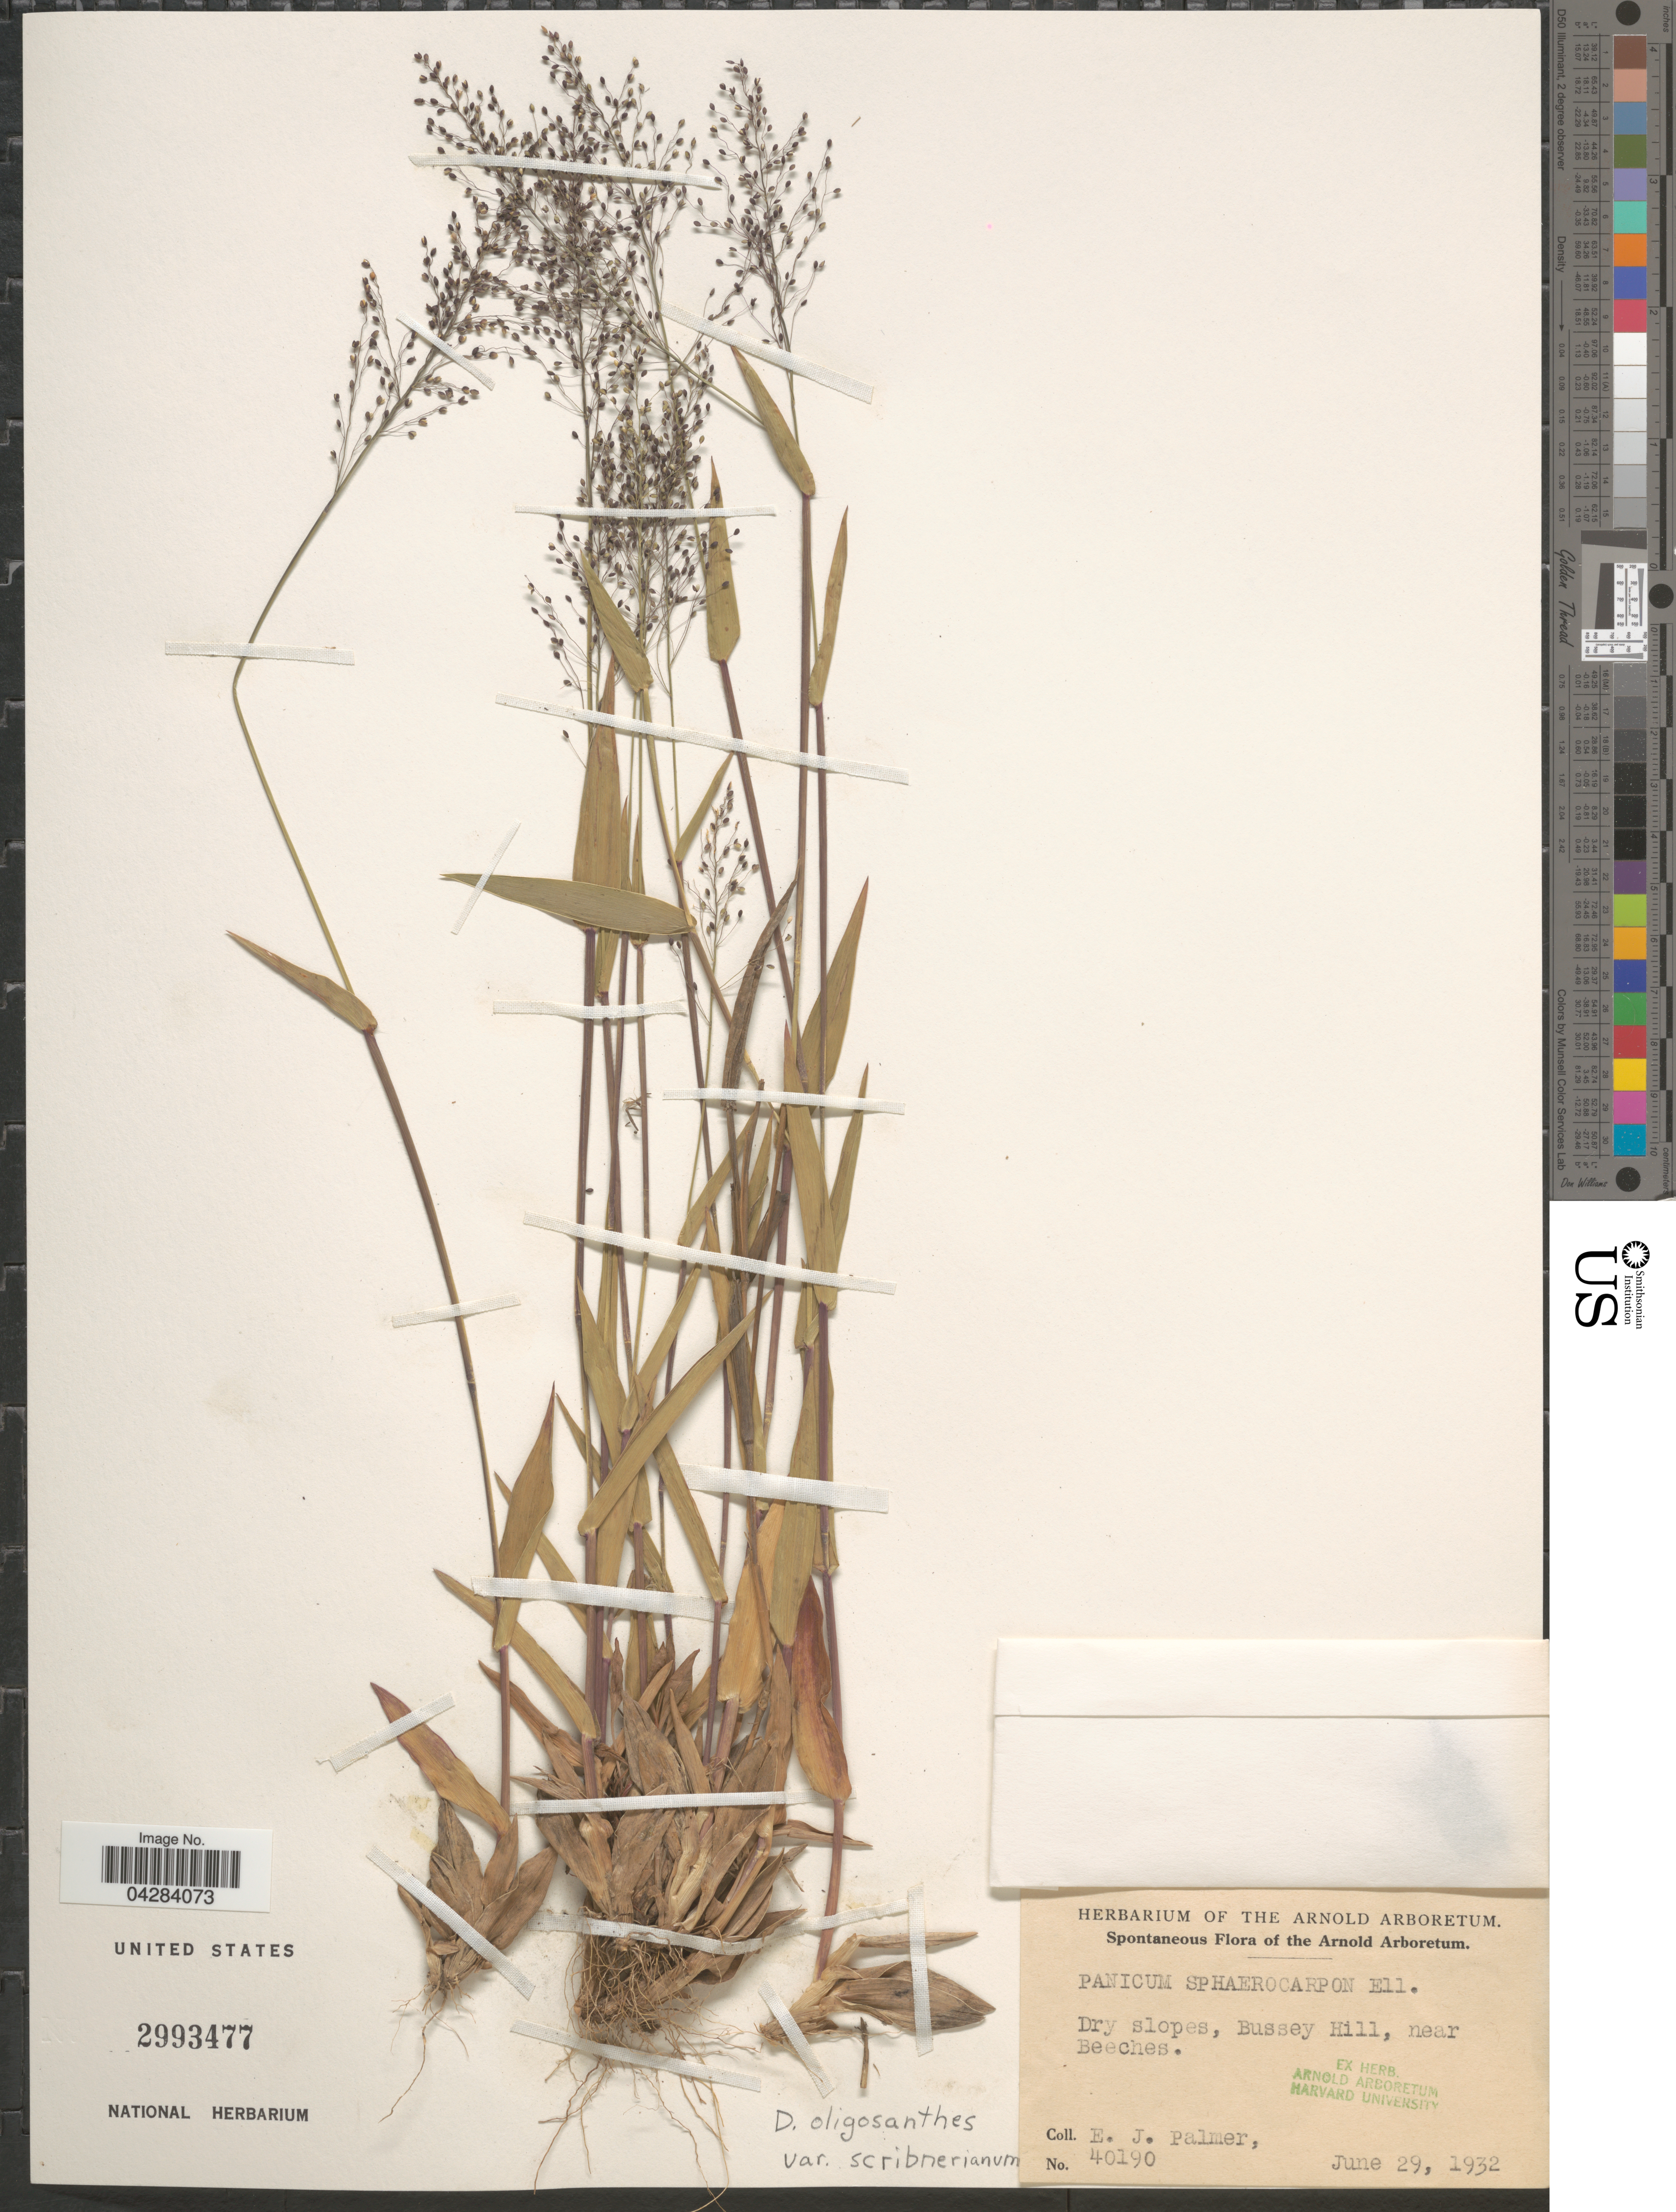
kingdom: Plantae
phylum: Tracheophyta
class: Liliopsida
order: Poales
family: Poaceae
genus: Dichanthelium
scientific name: Dichanthelium oligosanthes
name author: (Schult.) Gould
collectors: E. J. Palmer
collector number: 40190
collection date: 1932-06-29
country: United States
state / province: Massachusetts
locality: The Arnold Arboretum. Dry slopes, Bussey Hill, near Beeches.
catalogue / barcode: US 2993477